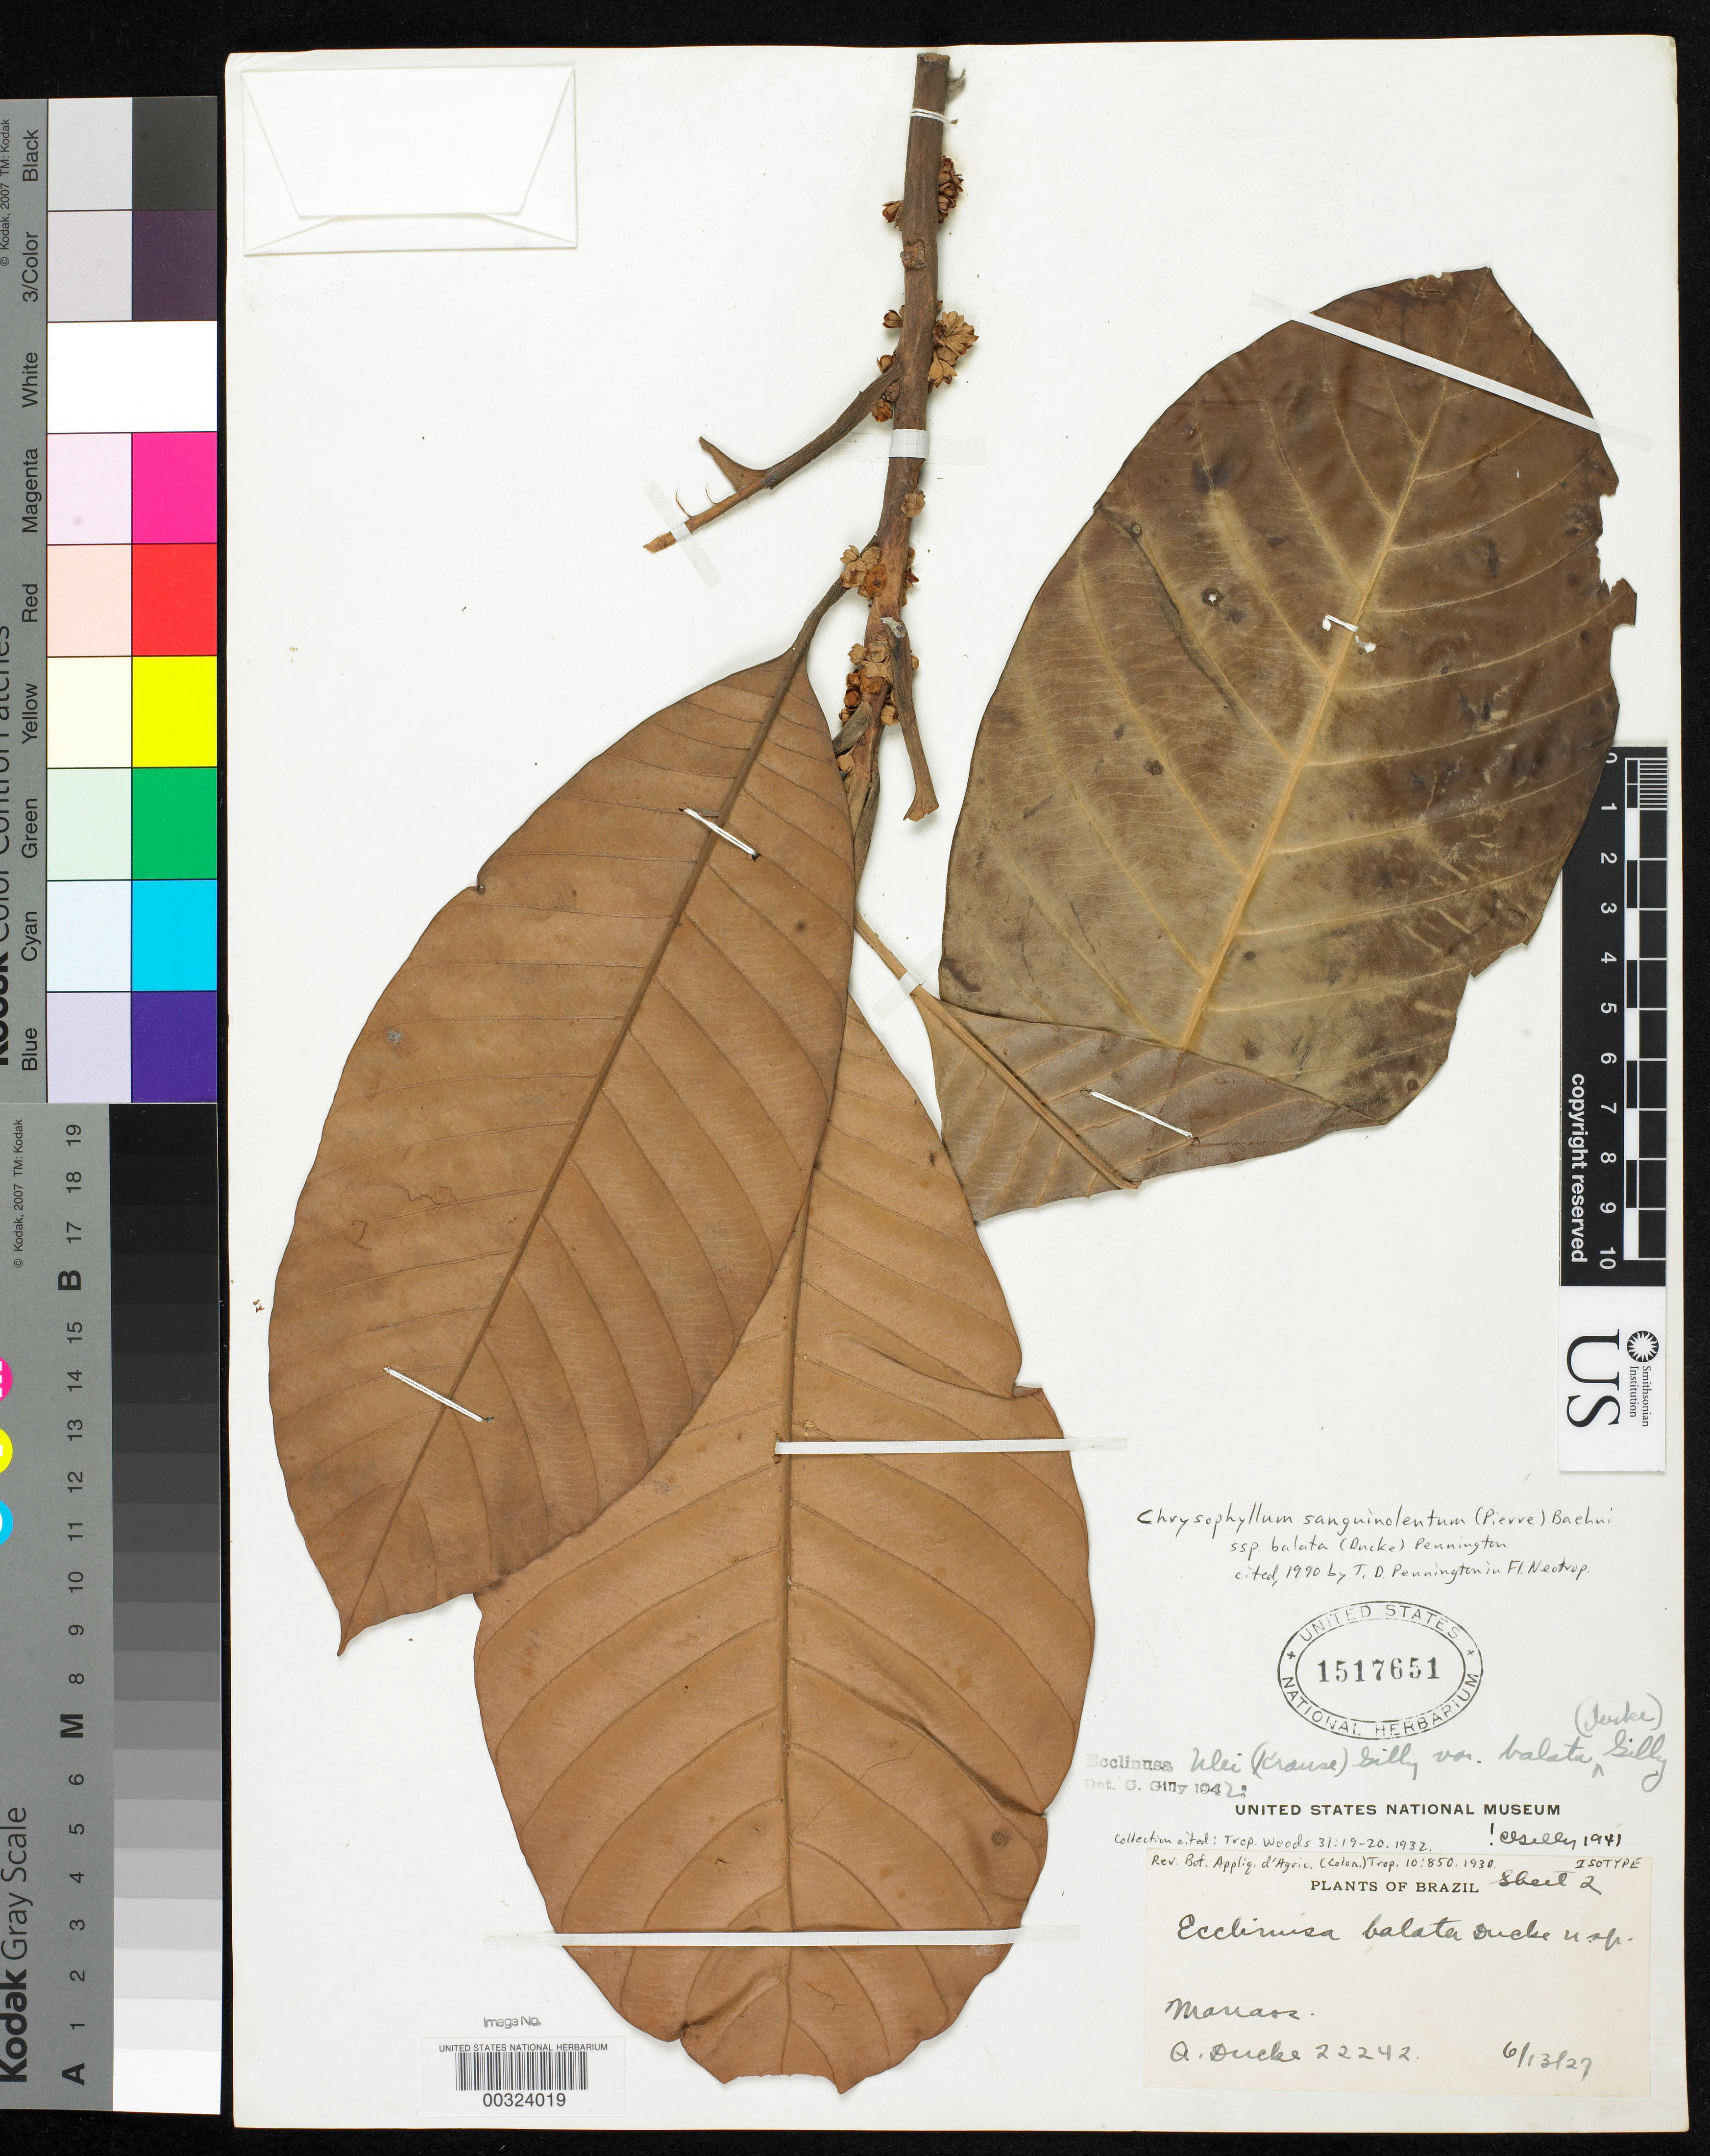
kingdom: Plantae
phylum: Tracheophyta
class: Magnoliopsida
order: Ericales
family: Sapotaceae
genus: Ecclinusa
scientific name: Ecclinusa balata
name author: Ducke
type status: Isotype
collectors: A. Ducke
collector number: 22242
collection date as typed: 13 Jun 1927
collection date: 1927-06-13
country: Brazil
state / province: Amazonas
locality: Manaus.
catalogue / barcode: US 1517651